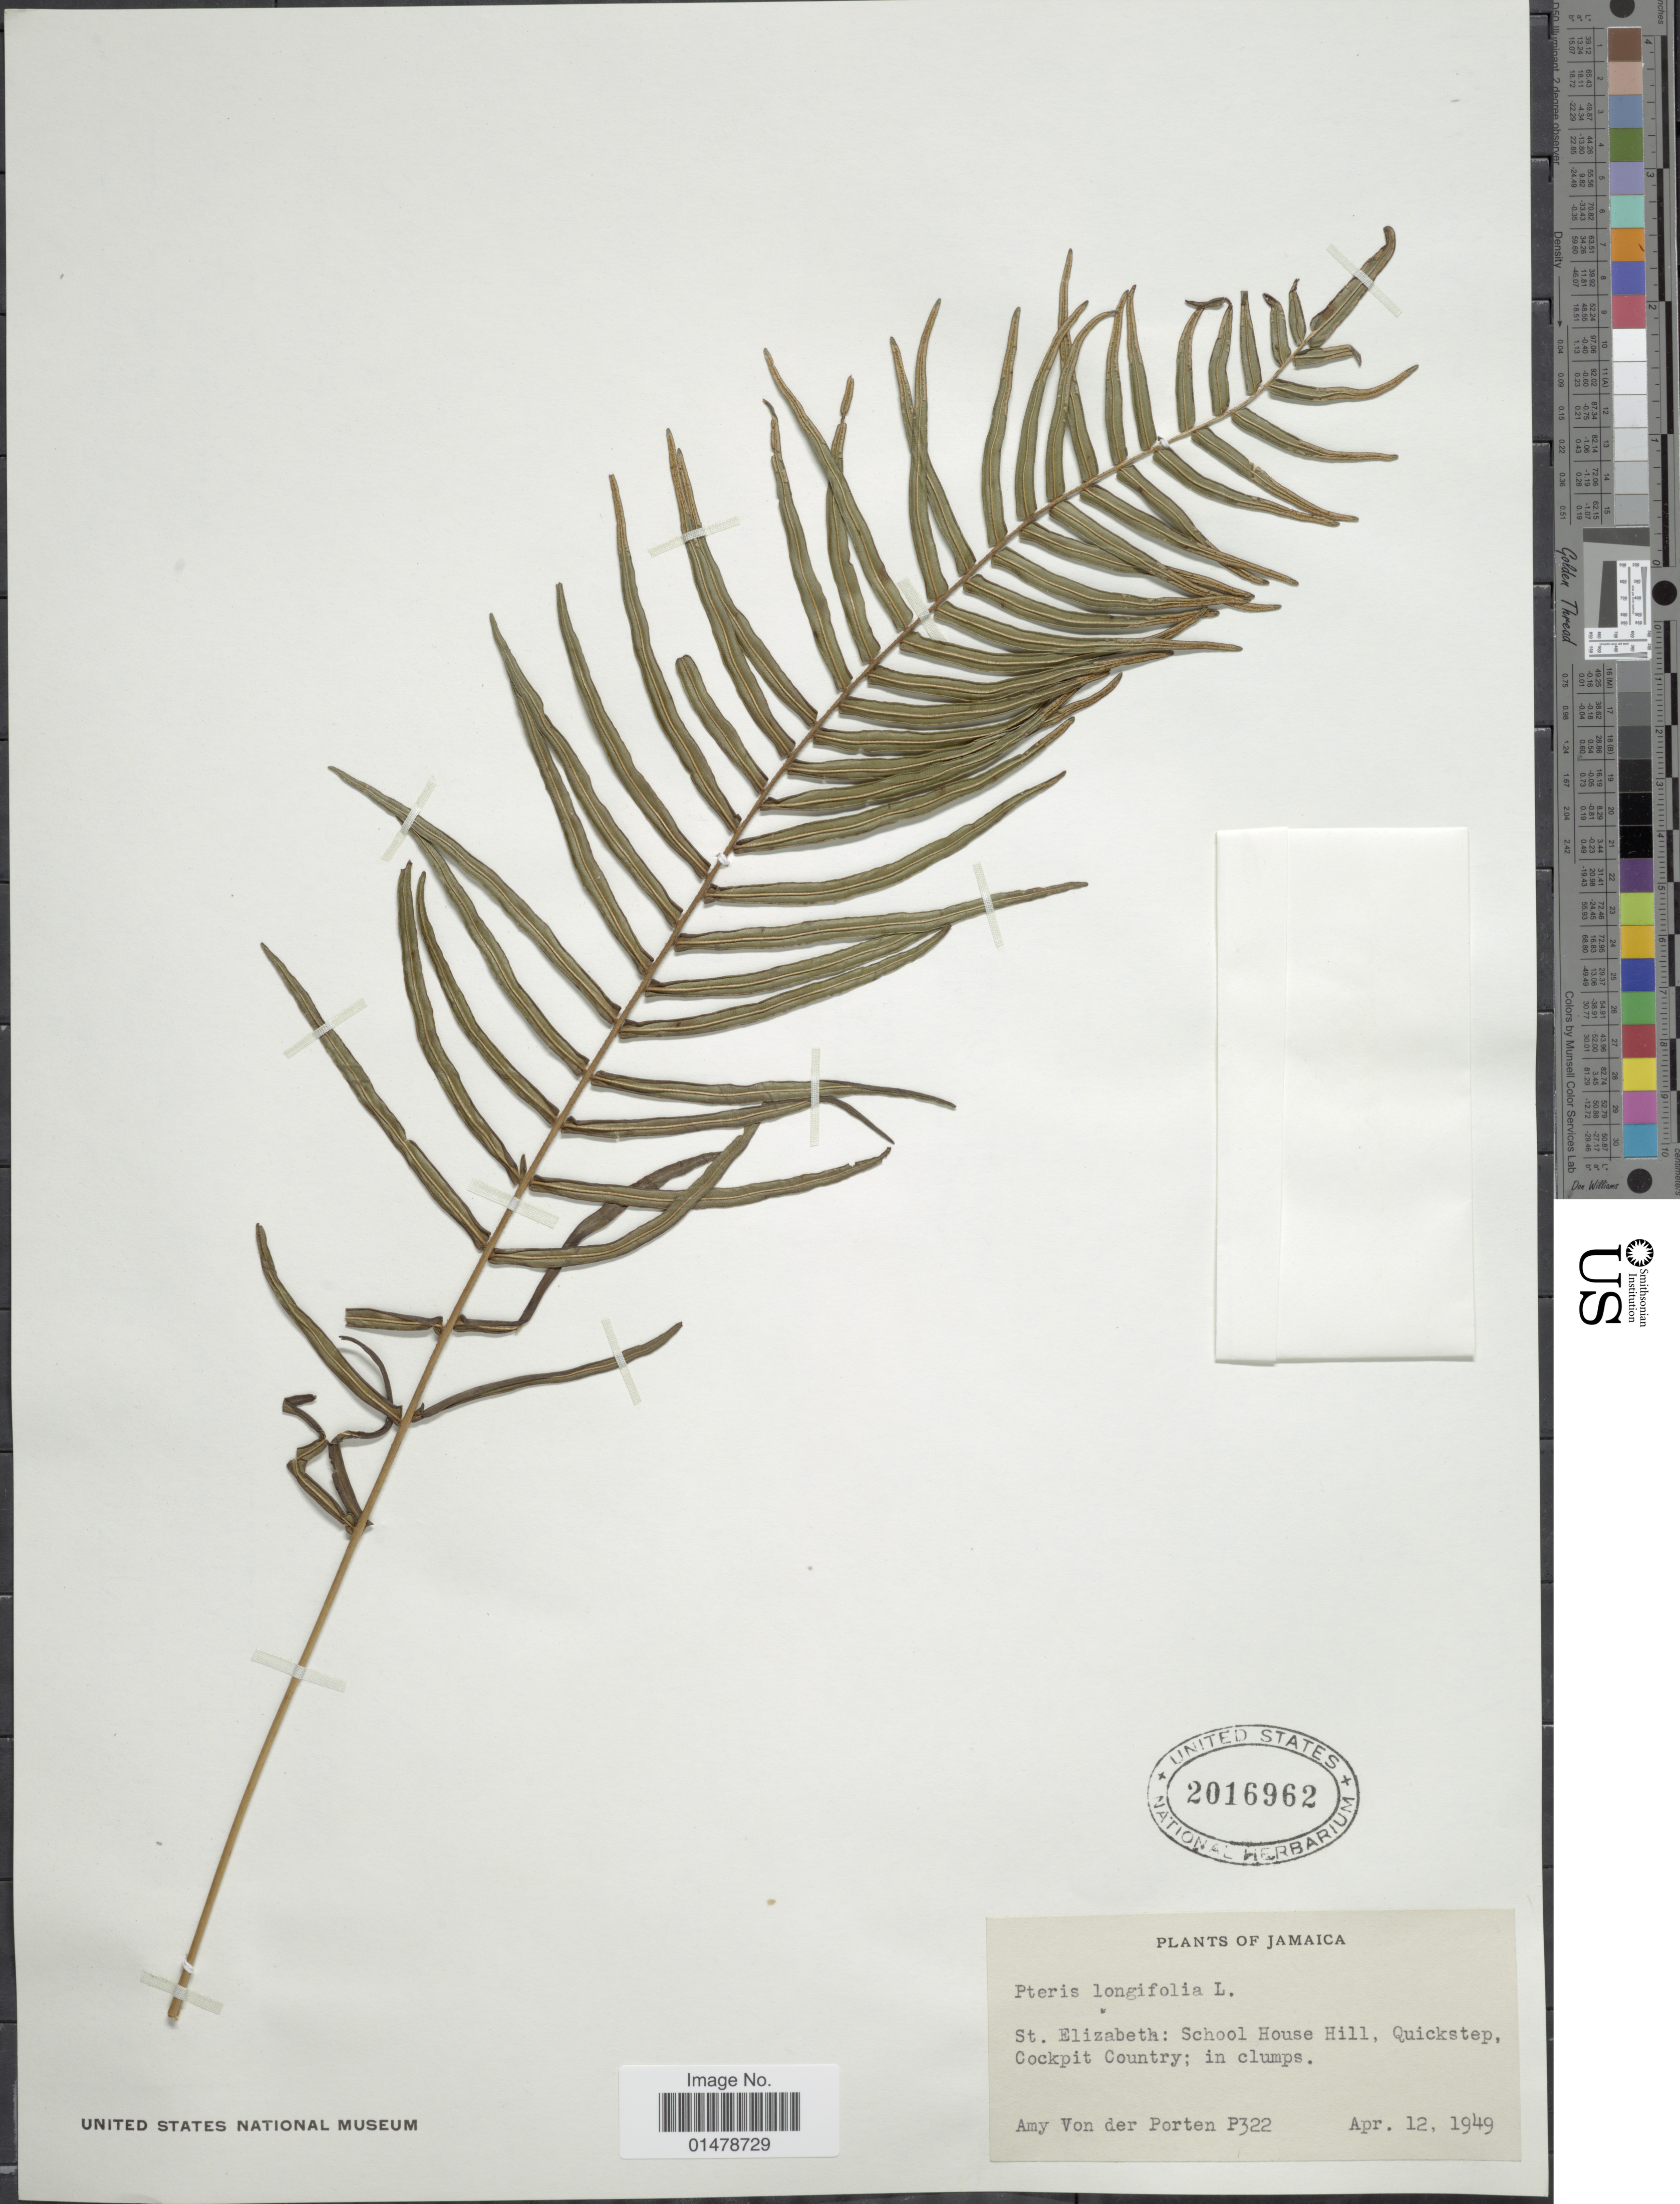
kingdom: Plantae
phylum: Tracheophyta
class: Polypodiopsida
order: Polypodiales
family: Pteridaceae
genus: Pteris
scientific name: Pteris longifolia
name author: L.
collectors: A. von der Porten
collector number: P322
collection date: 1949-04-12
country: Jamaica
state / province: Saint Elizabeth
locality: St. Elizabeth: School House Hill, Quickstep, Cockpit Country.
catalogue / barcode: US 2016962